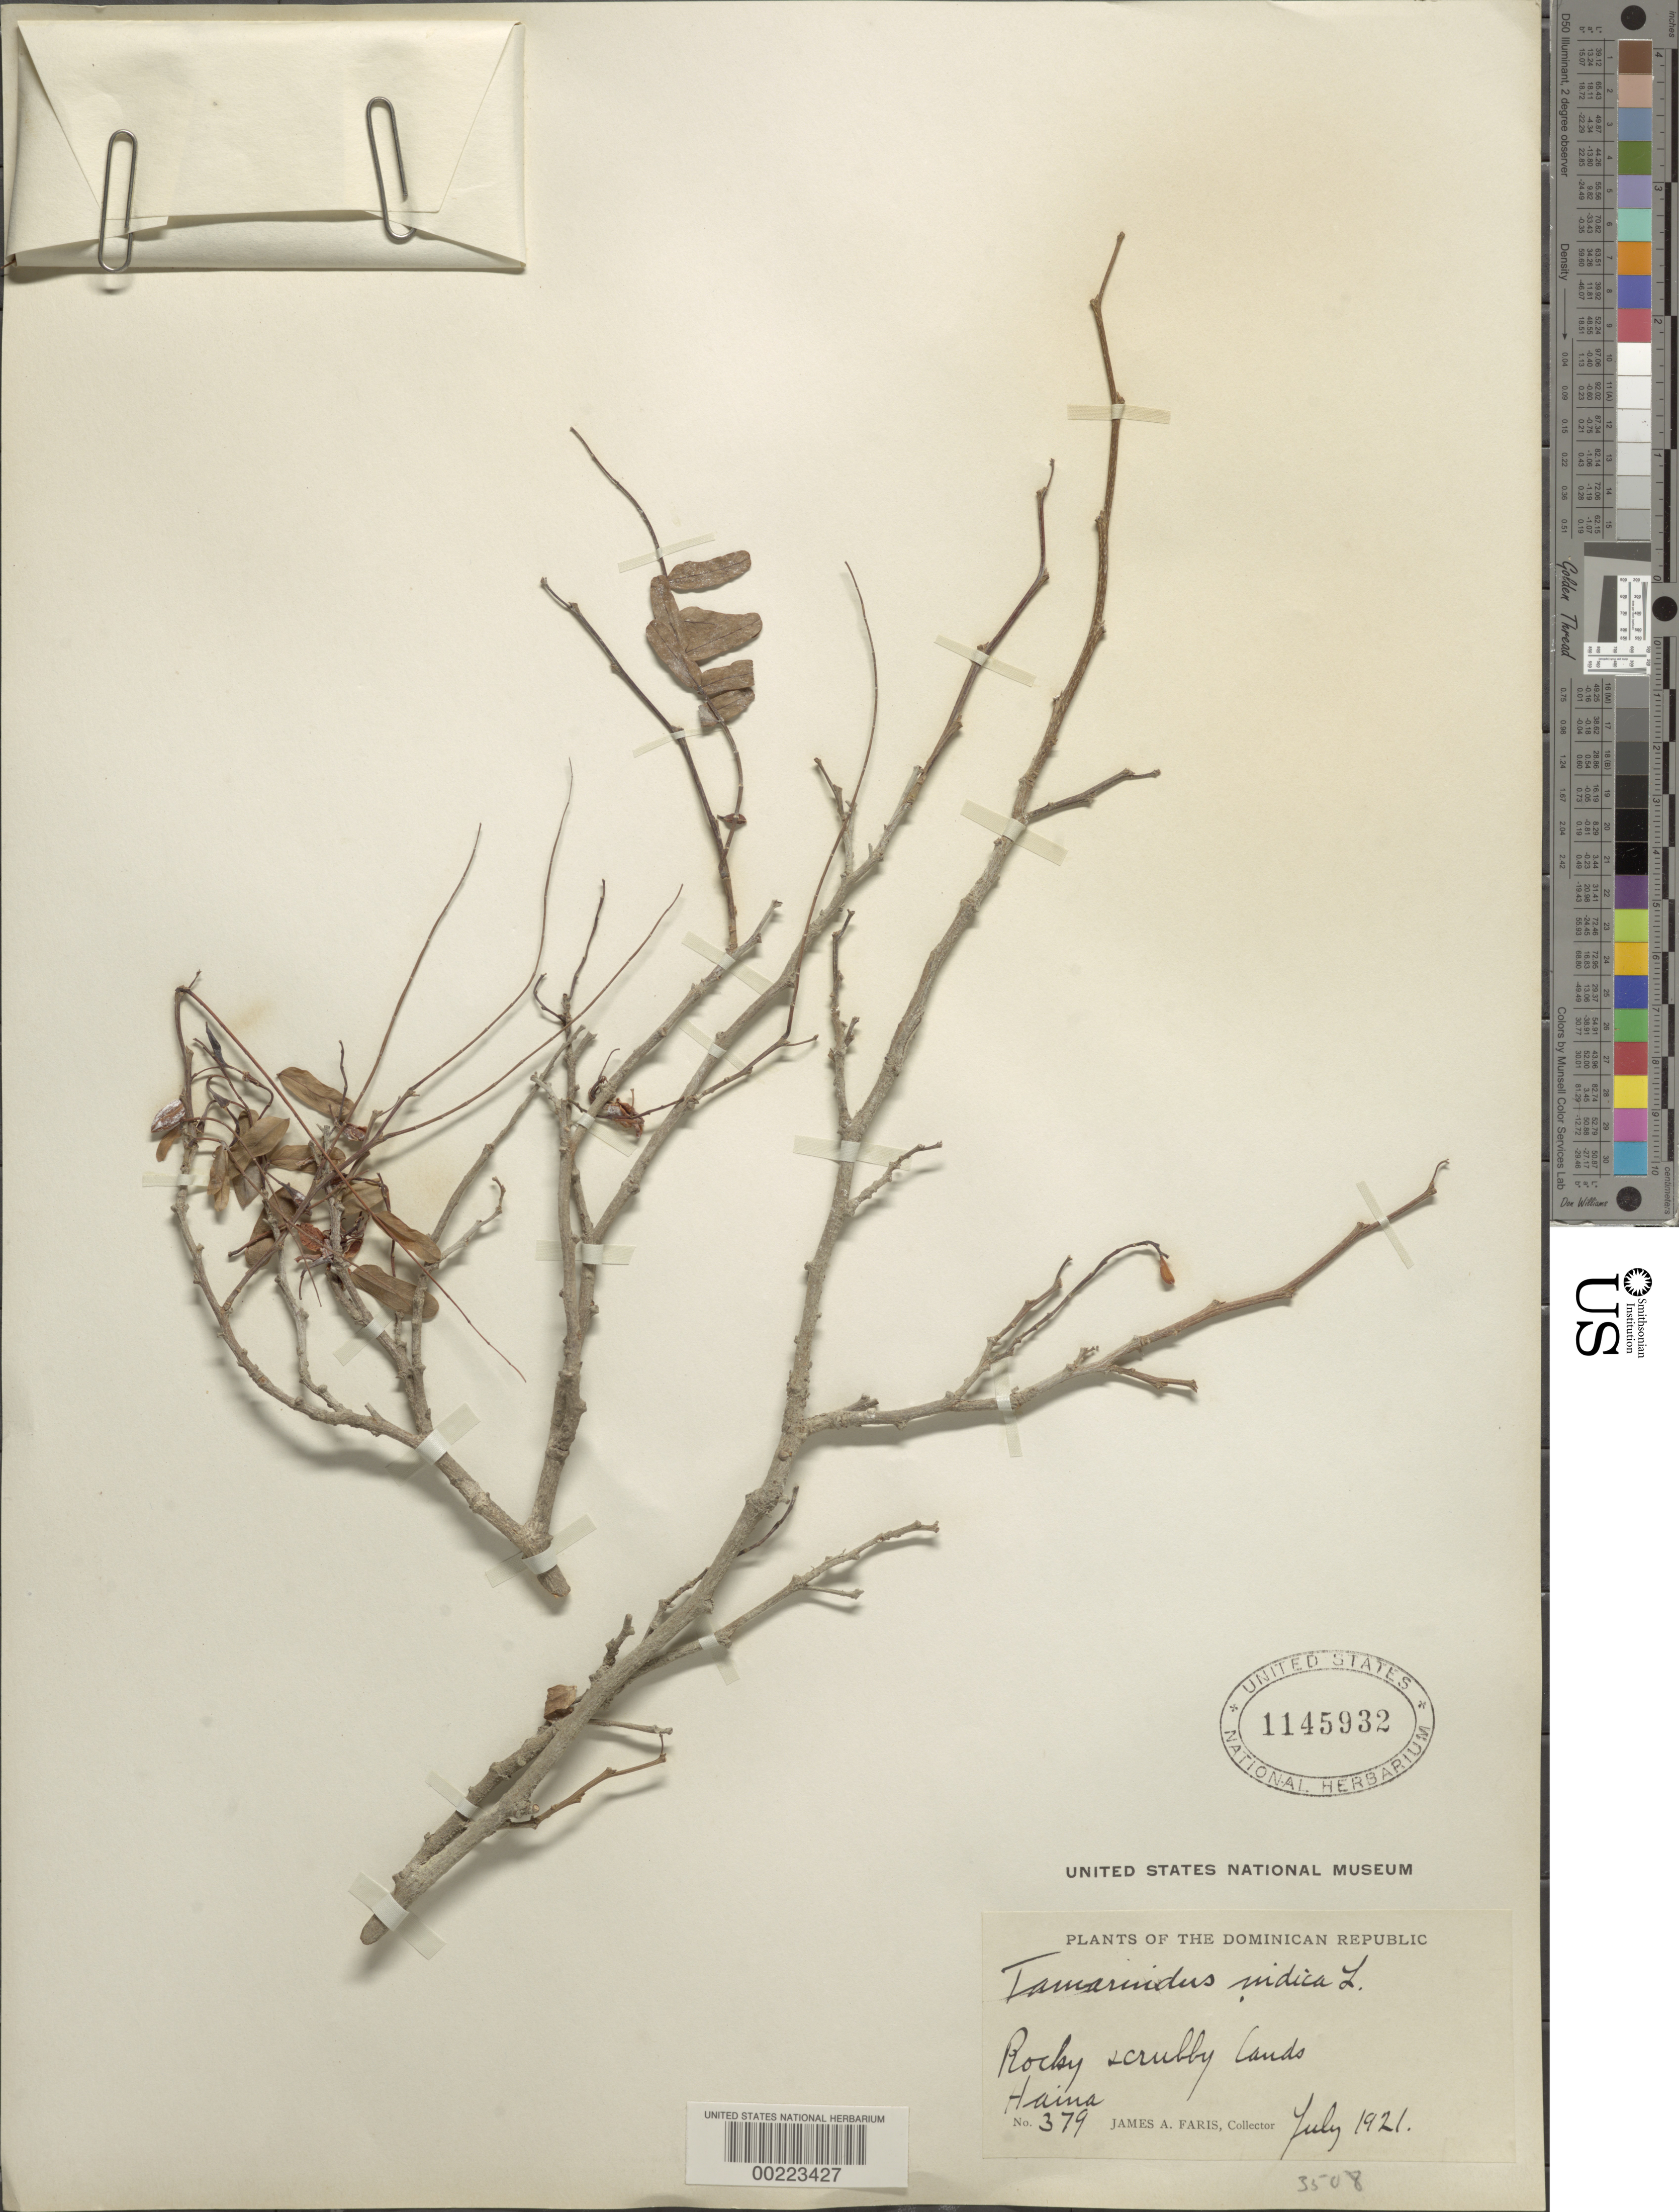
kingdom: Plantae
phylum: Tracheophyta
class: Magnoliopsida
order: Fabales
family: Fabaceae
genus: Tamarindus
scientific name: Tamarindus indica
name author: L.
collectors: J. Faris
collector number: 379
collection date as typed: Jul 1921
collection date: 1921-07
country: Dominican Republic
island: Hispaniola Island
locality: Haina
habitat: Rocky scrubby lands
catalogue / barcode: US 1145932